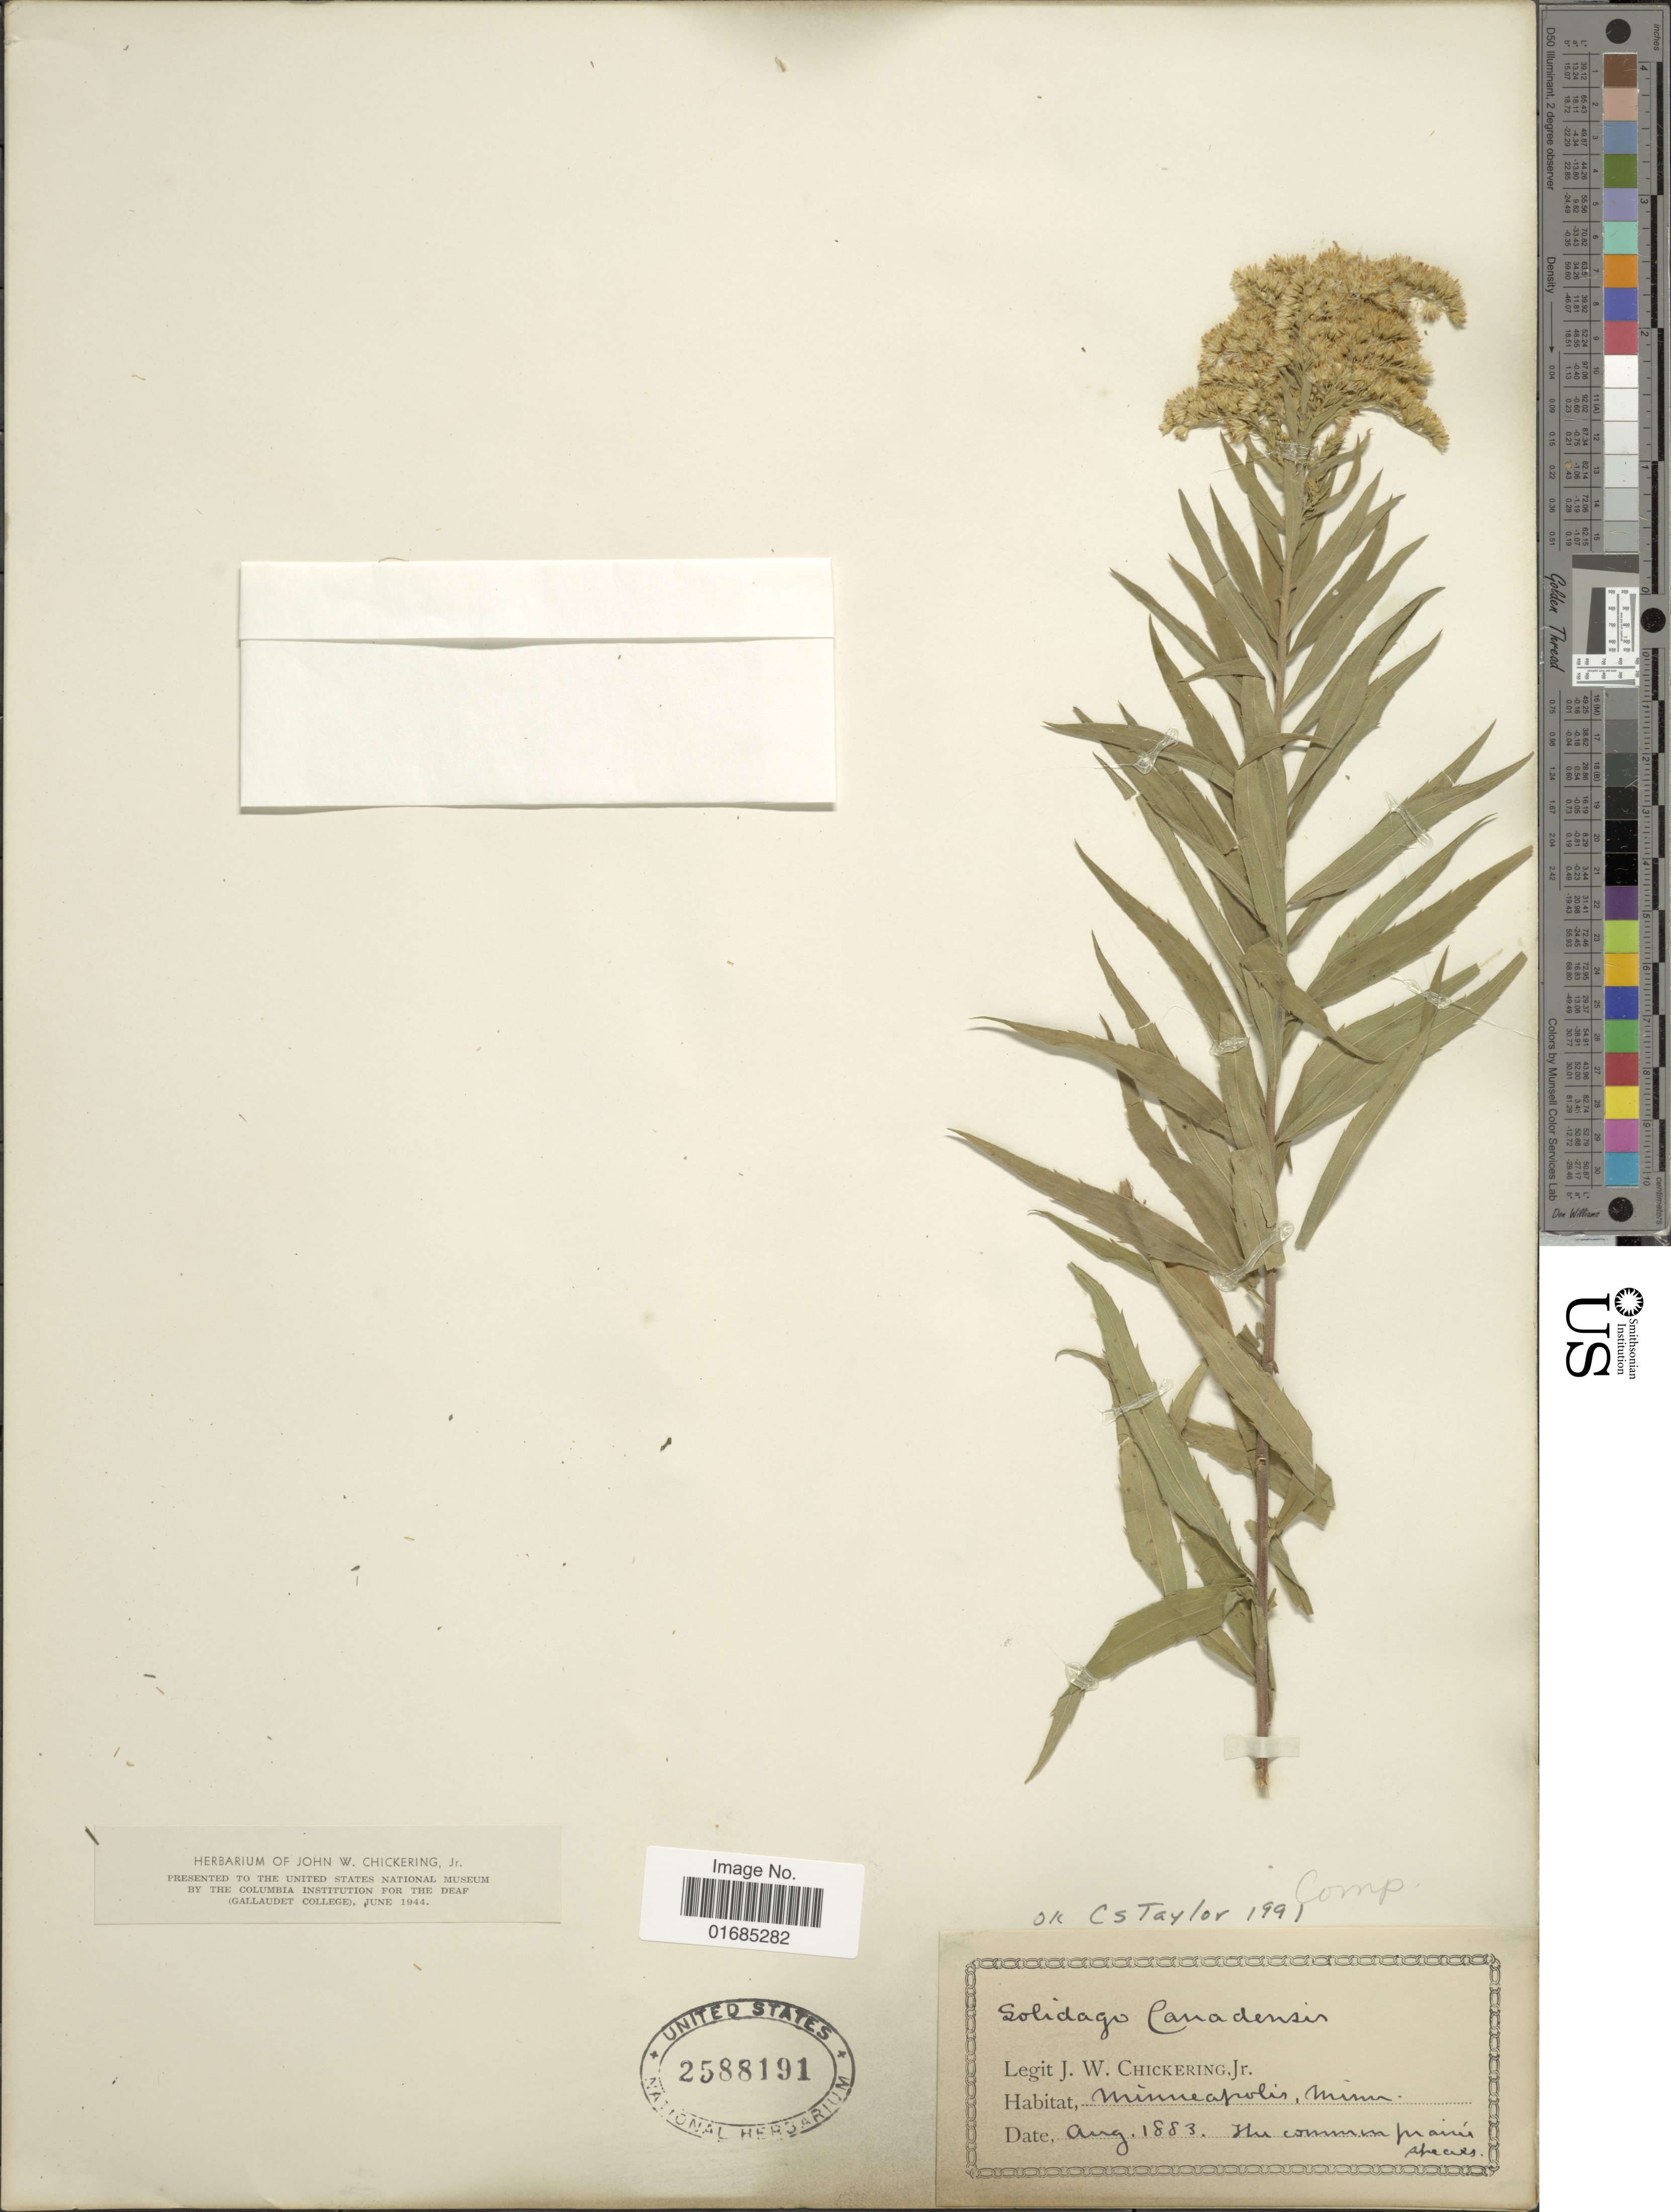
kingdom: Plantae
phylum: Tracheophyta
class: Magnoliopsida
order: Asterales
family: Asteraceae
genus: Solidago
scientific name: Solidago canadensis var. canadensis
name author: L.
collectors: J. W. Chickering Jr.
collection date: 1883-08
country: United States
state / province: Minnesota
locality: Minneapolis, commen prairás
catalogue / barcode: US 2588191